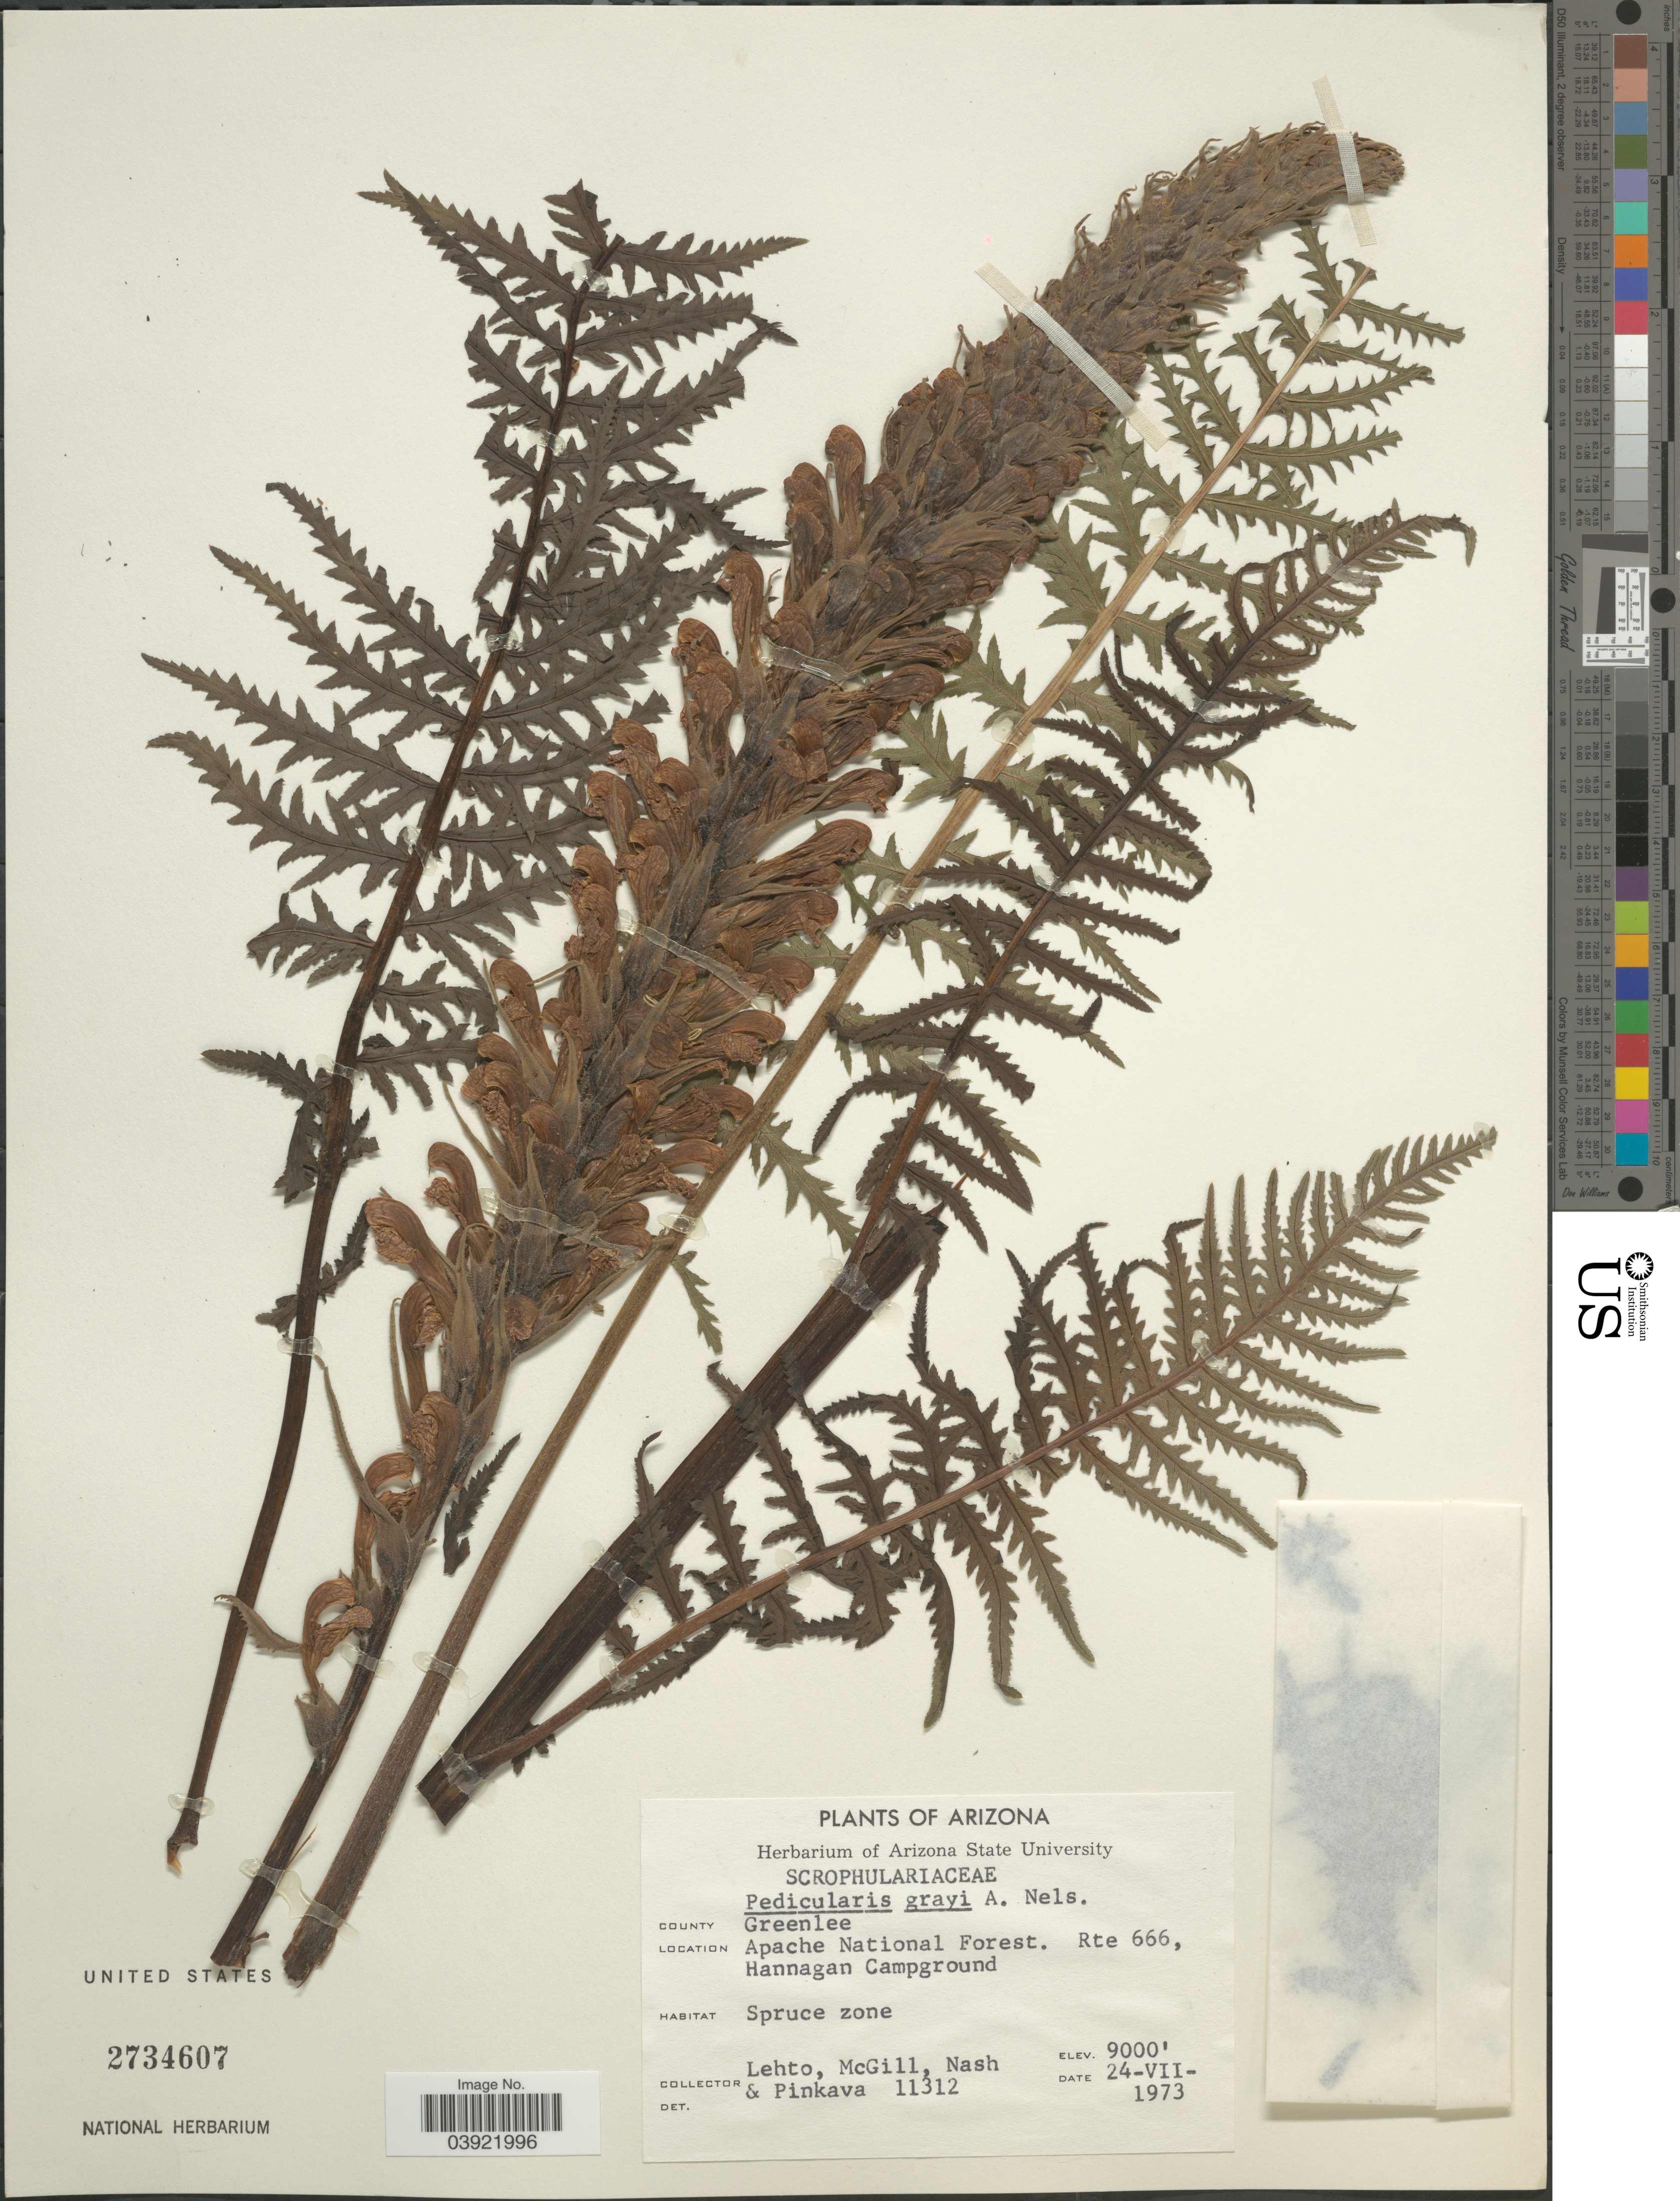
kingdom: Plantae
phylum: Tracheophyta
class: Magnoliopsida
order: Lamiales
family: Orobanchaceae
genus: Pedicularis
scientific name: Pedicularis grayi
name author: A. Nelson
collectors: -. Lehto, -. McGill, -- Nash & -. Pinkava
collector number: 11312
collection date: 1973-07-24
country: United States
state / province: Arizona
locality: County Greenlee. Apache National Forest. Rte 666, Hannagan Campground. Spruce zone.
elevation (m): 2743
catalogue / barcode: US 2734607